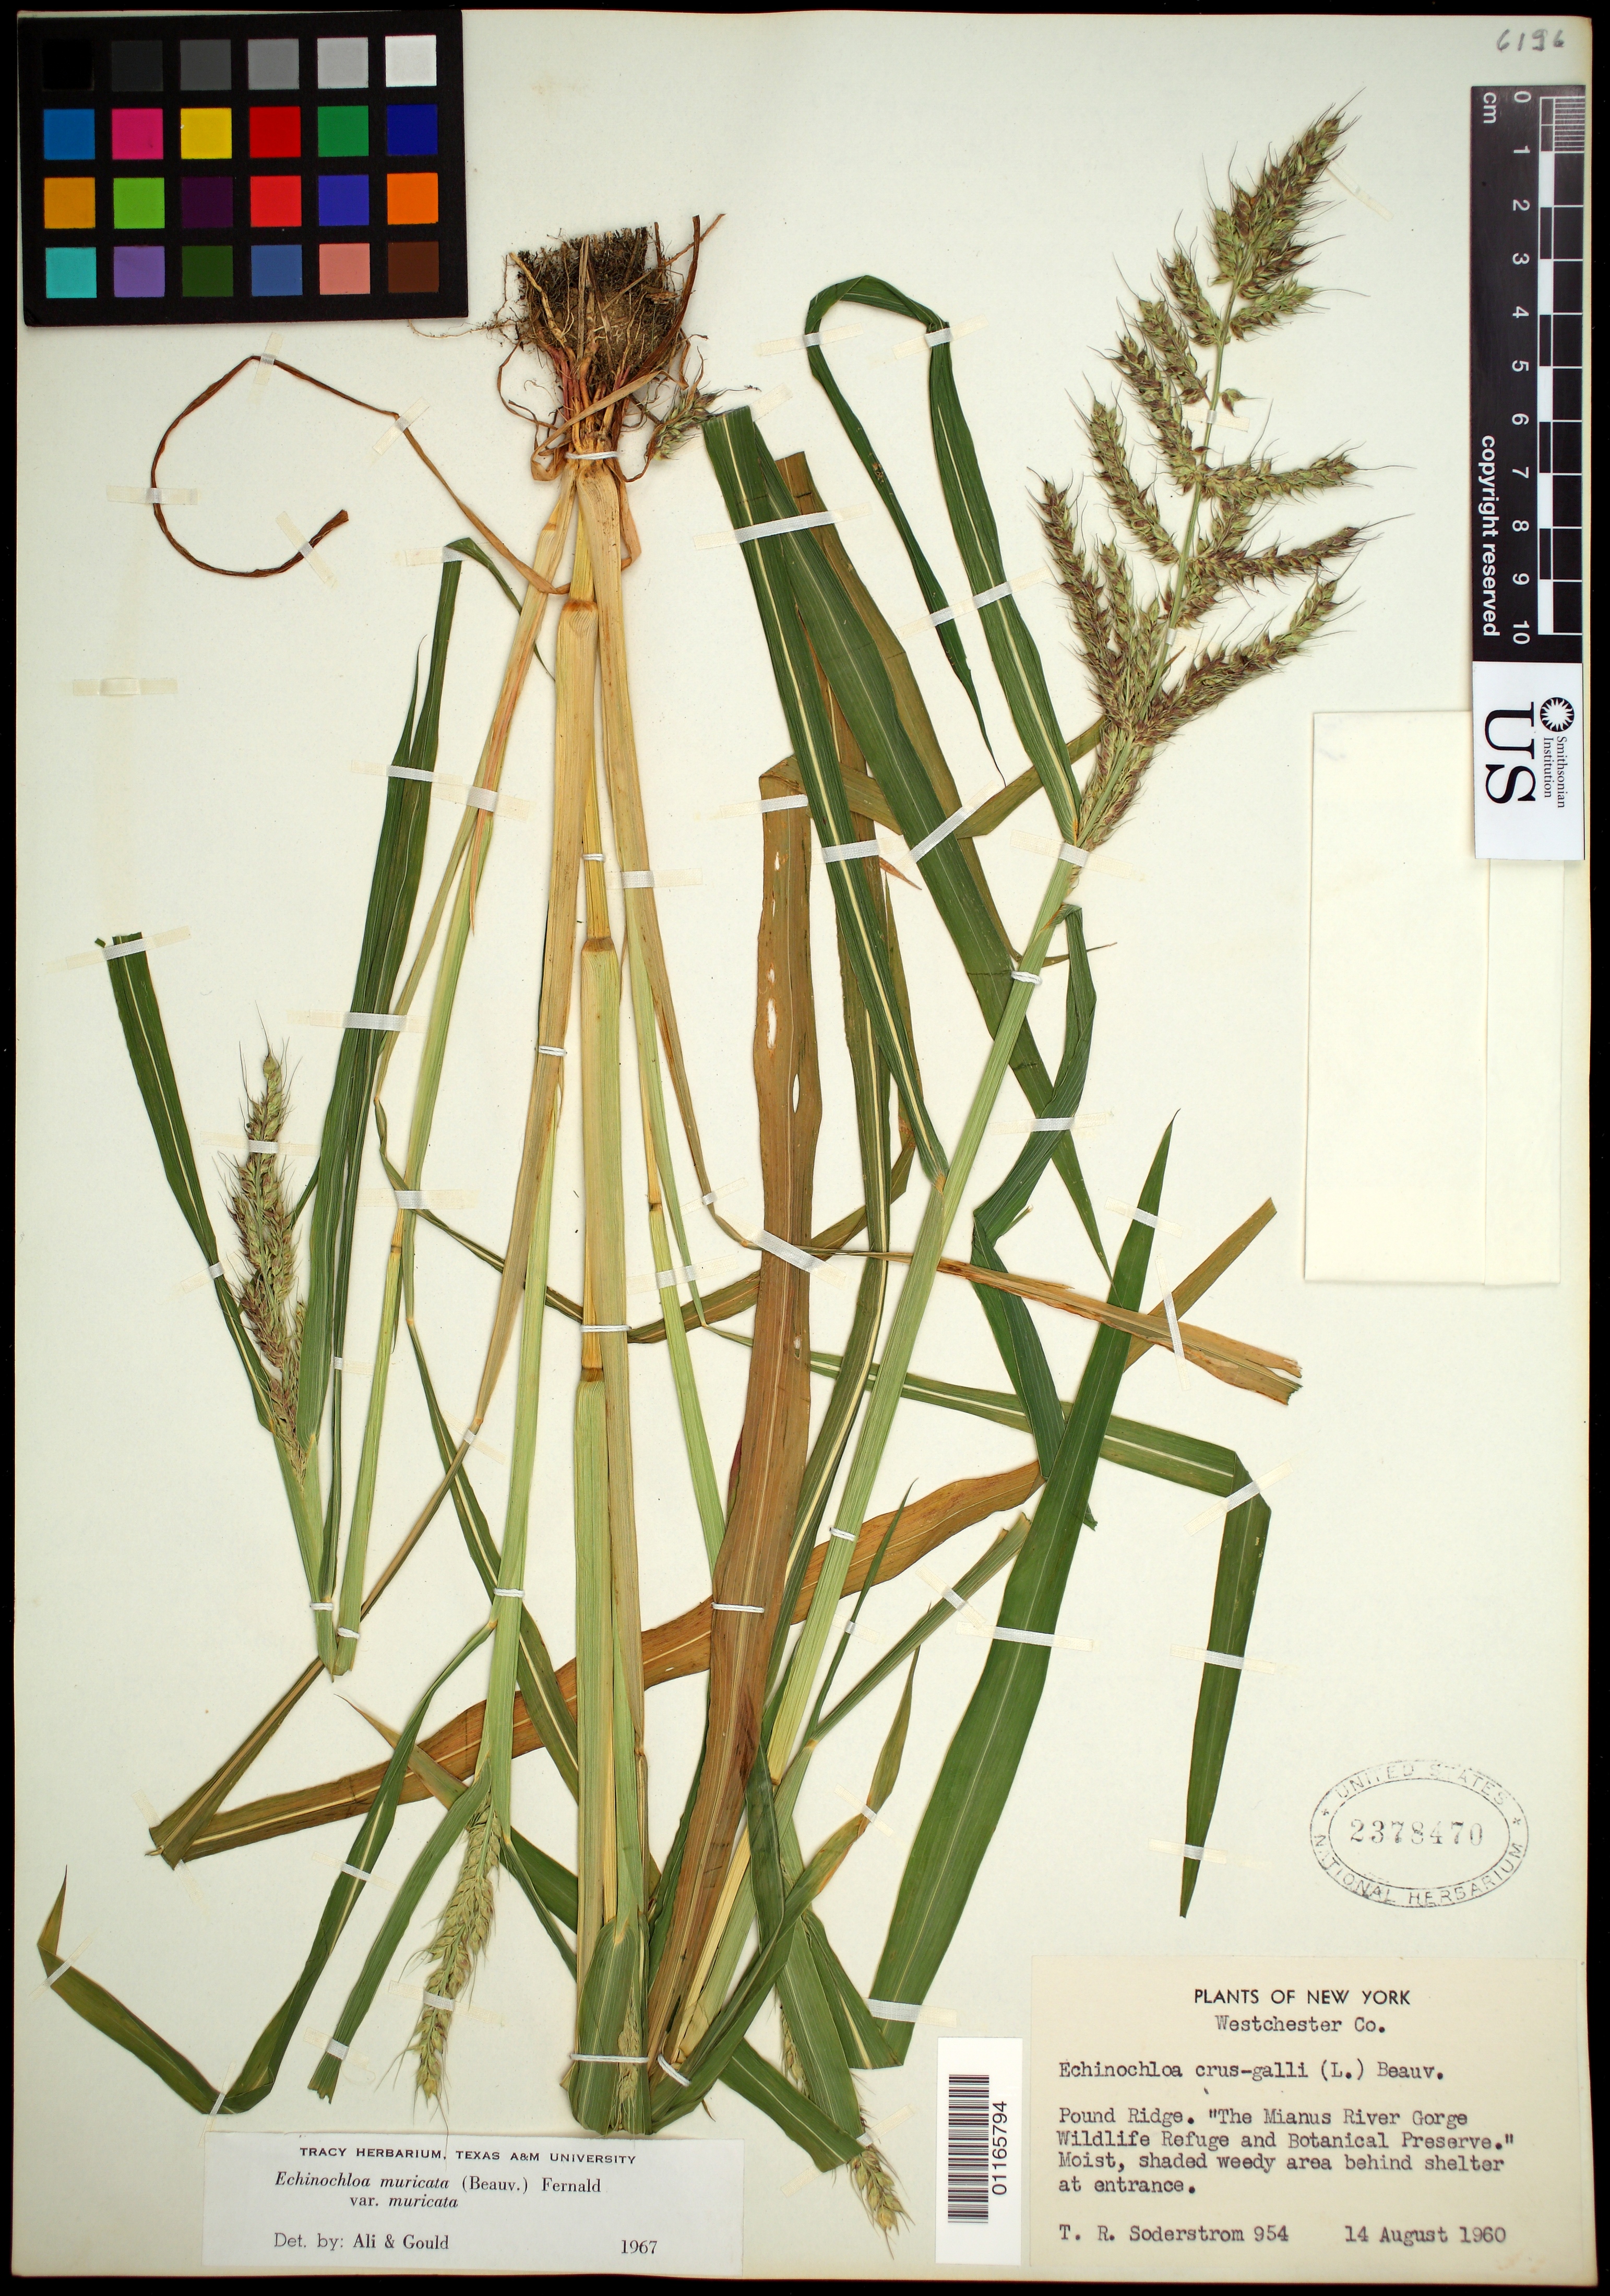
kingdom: Plantae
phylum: Tracheophyta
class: Liliopsida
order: Poales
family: Poaceae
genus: Echinochloa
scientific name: Echinochloa muricata var. muricata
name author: (P. Beauv.) Fernald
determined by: Ali, M. A.; Gould, F. W.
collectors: T. R. Soderstrom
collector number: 954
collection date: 1960-08-14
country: United States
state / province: New York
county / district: Westchester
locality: Pound Ridge. "The Mianus River Gorge Wildlife Refuge and Botanical Preserve." Behind shelter at entrance.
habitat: Moist, shaded weedy area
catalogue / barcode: US 2378470